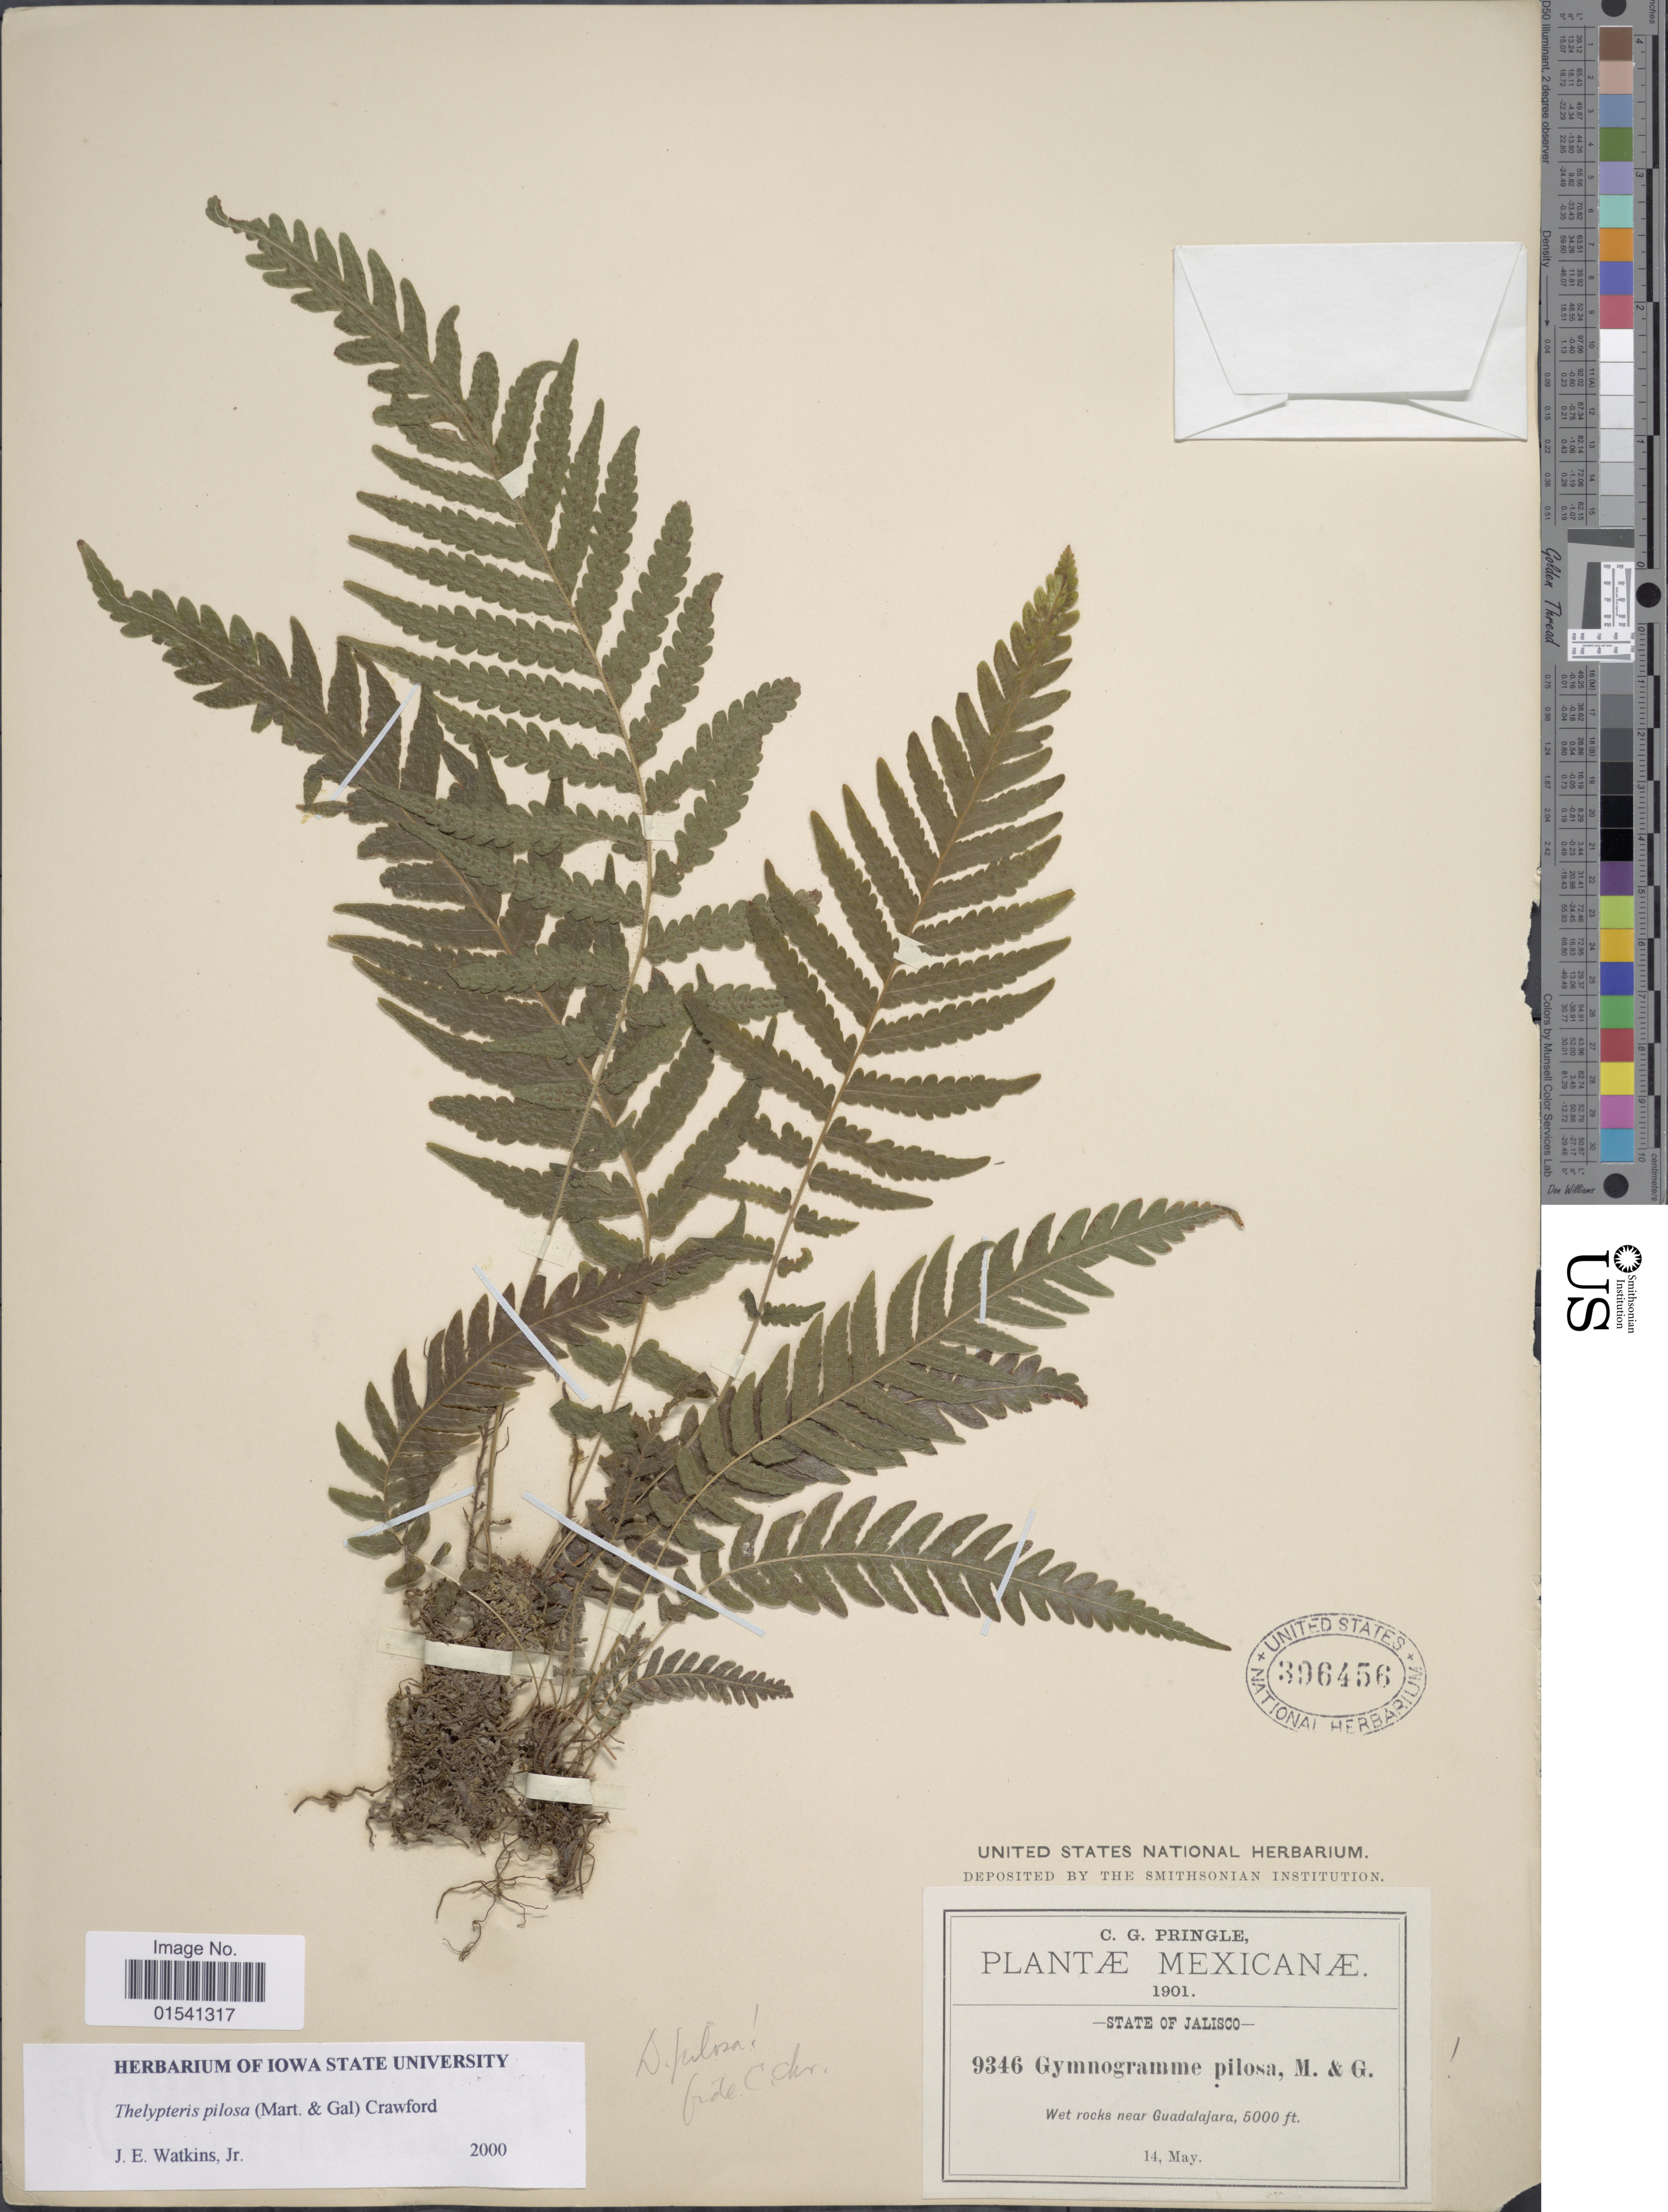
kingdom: Plantae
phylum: Tracheophyta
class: Polypodiopsida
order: Polypodiales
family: Thelypteridaceae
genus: Stegnogramma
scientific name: Stegnogramma pilosa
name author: (M. Martens & Galeotti) K. Iwats.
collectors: C. G. Pringle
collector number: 9346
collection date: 1901-05-14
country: Mexico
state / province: Jalisco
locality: Wet rocks near Guadalajara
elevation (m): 1524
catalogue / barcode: US 306456